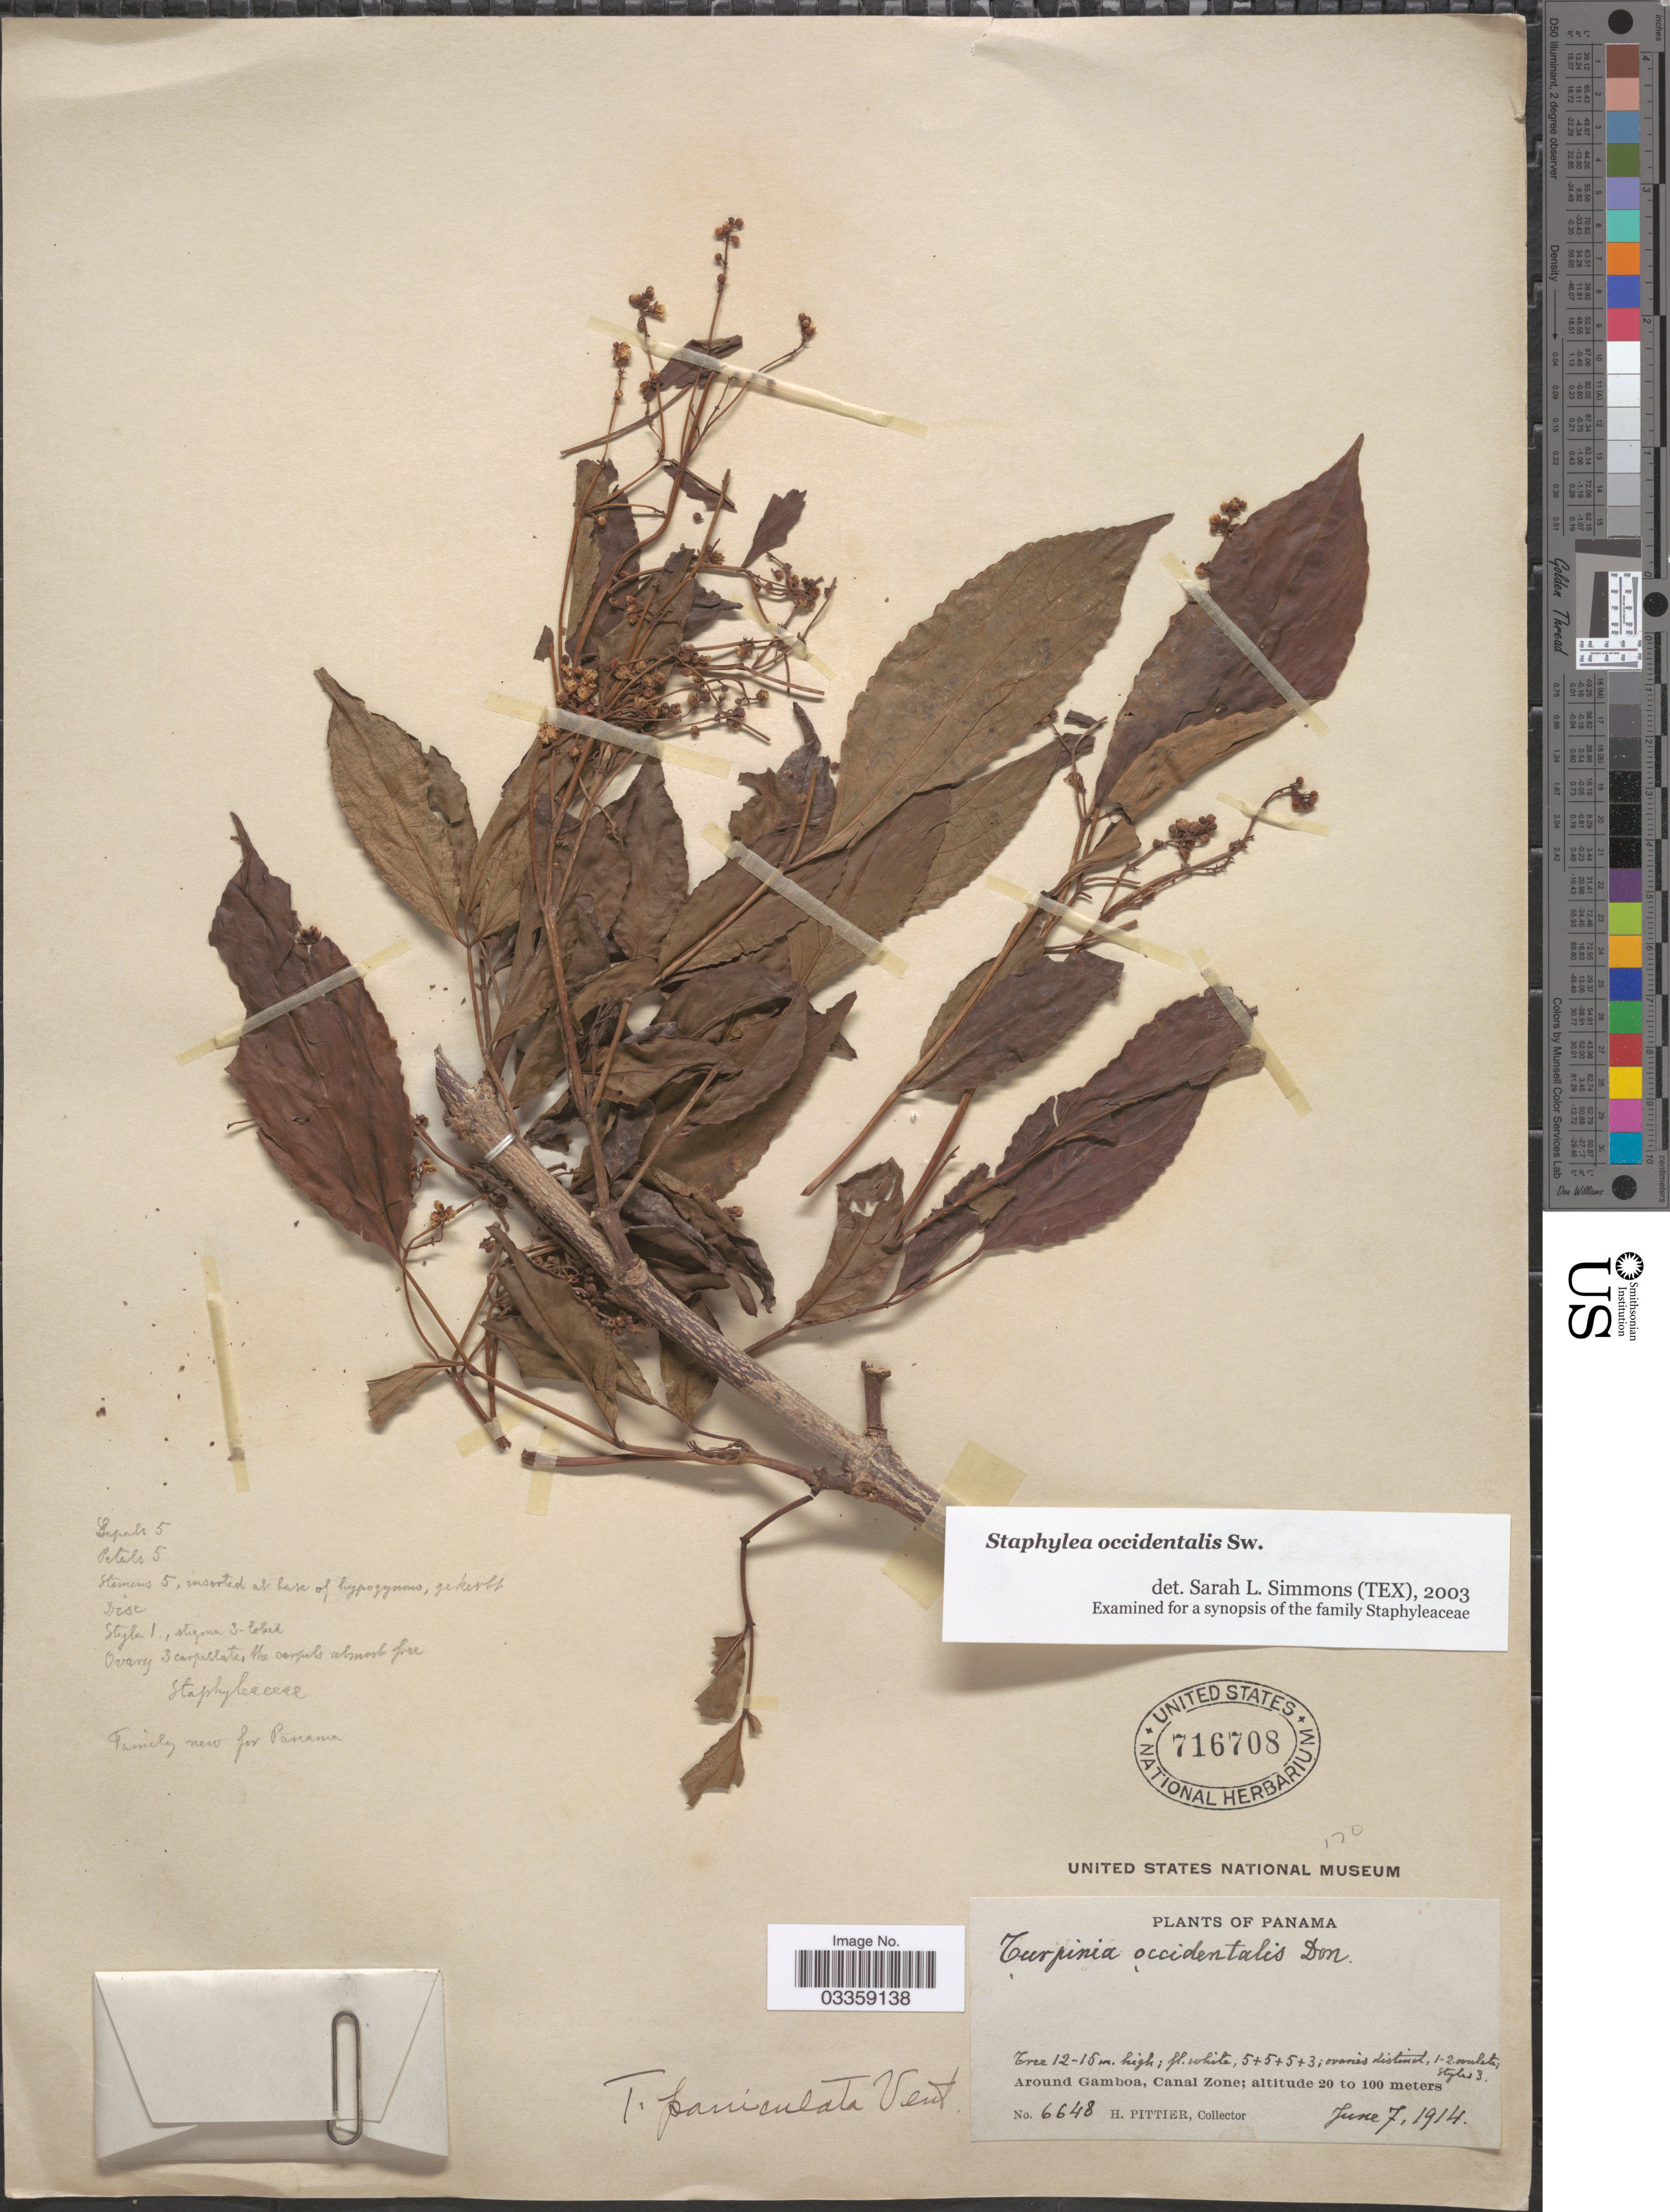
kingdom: Plantae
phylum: Tracheophyta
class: Magnoliopsida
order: Crossosomatales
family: Staphyleaceae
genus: Turpinia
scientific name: Turpinia occidentalis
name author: (Sw.) G. Don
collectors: H. F. Pittier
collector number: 6648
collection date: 1914-06-07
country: Panama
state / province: Colón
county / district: Canal Zone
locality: Around Gamboa, Canal Zone.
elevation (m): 20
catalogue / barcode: US 716708